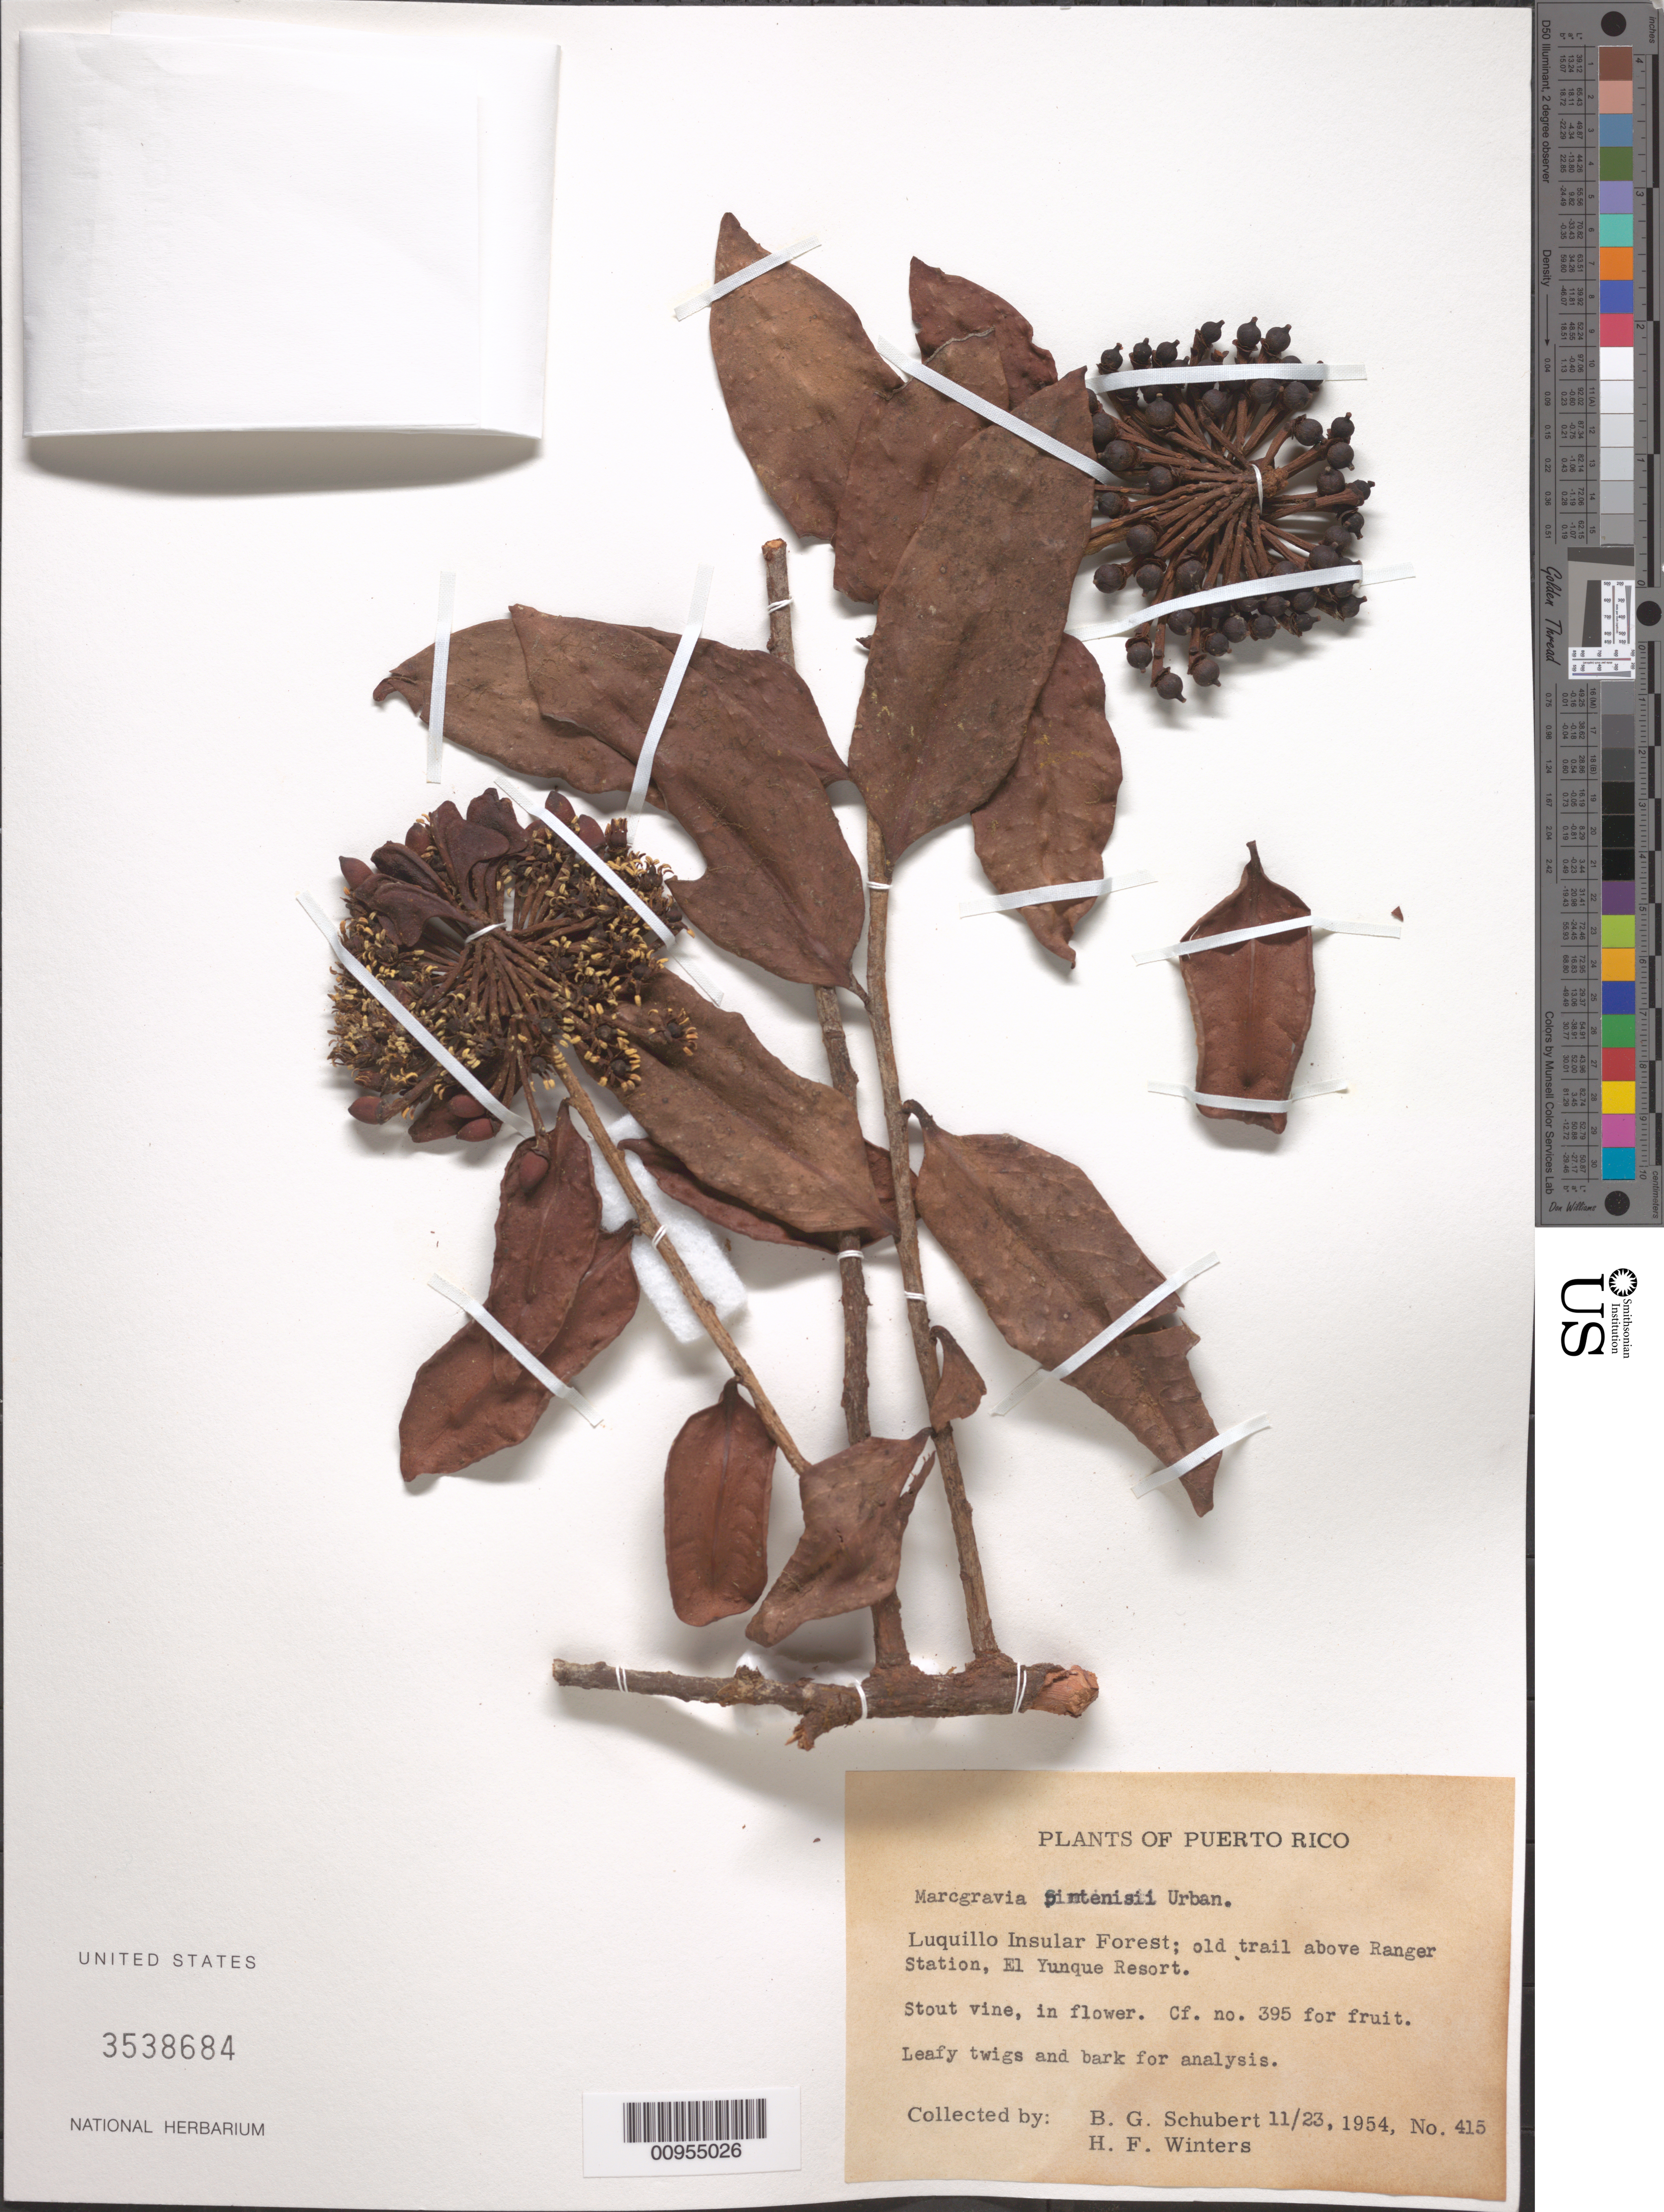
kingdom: Plantae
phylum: Tracheophyta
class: Magnoliopsida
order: Ericales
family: Marcgraviaceae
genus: Marcgravia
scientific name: Marcgravia sintenisii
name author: Urb.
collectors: B. Schubert & H. Winters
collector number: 415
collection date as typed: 23 Nov 1954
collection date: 1954-11-23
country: Puerto Rico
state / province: Luquillo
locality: Luquillo Insular Forest; old trail above Ranger Station, El Yunque Resort.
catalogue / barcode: US 3538684